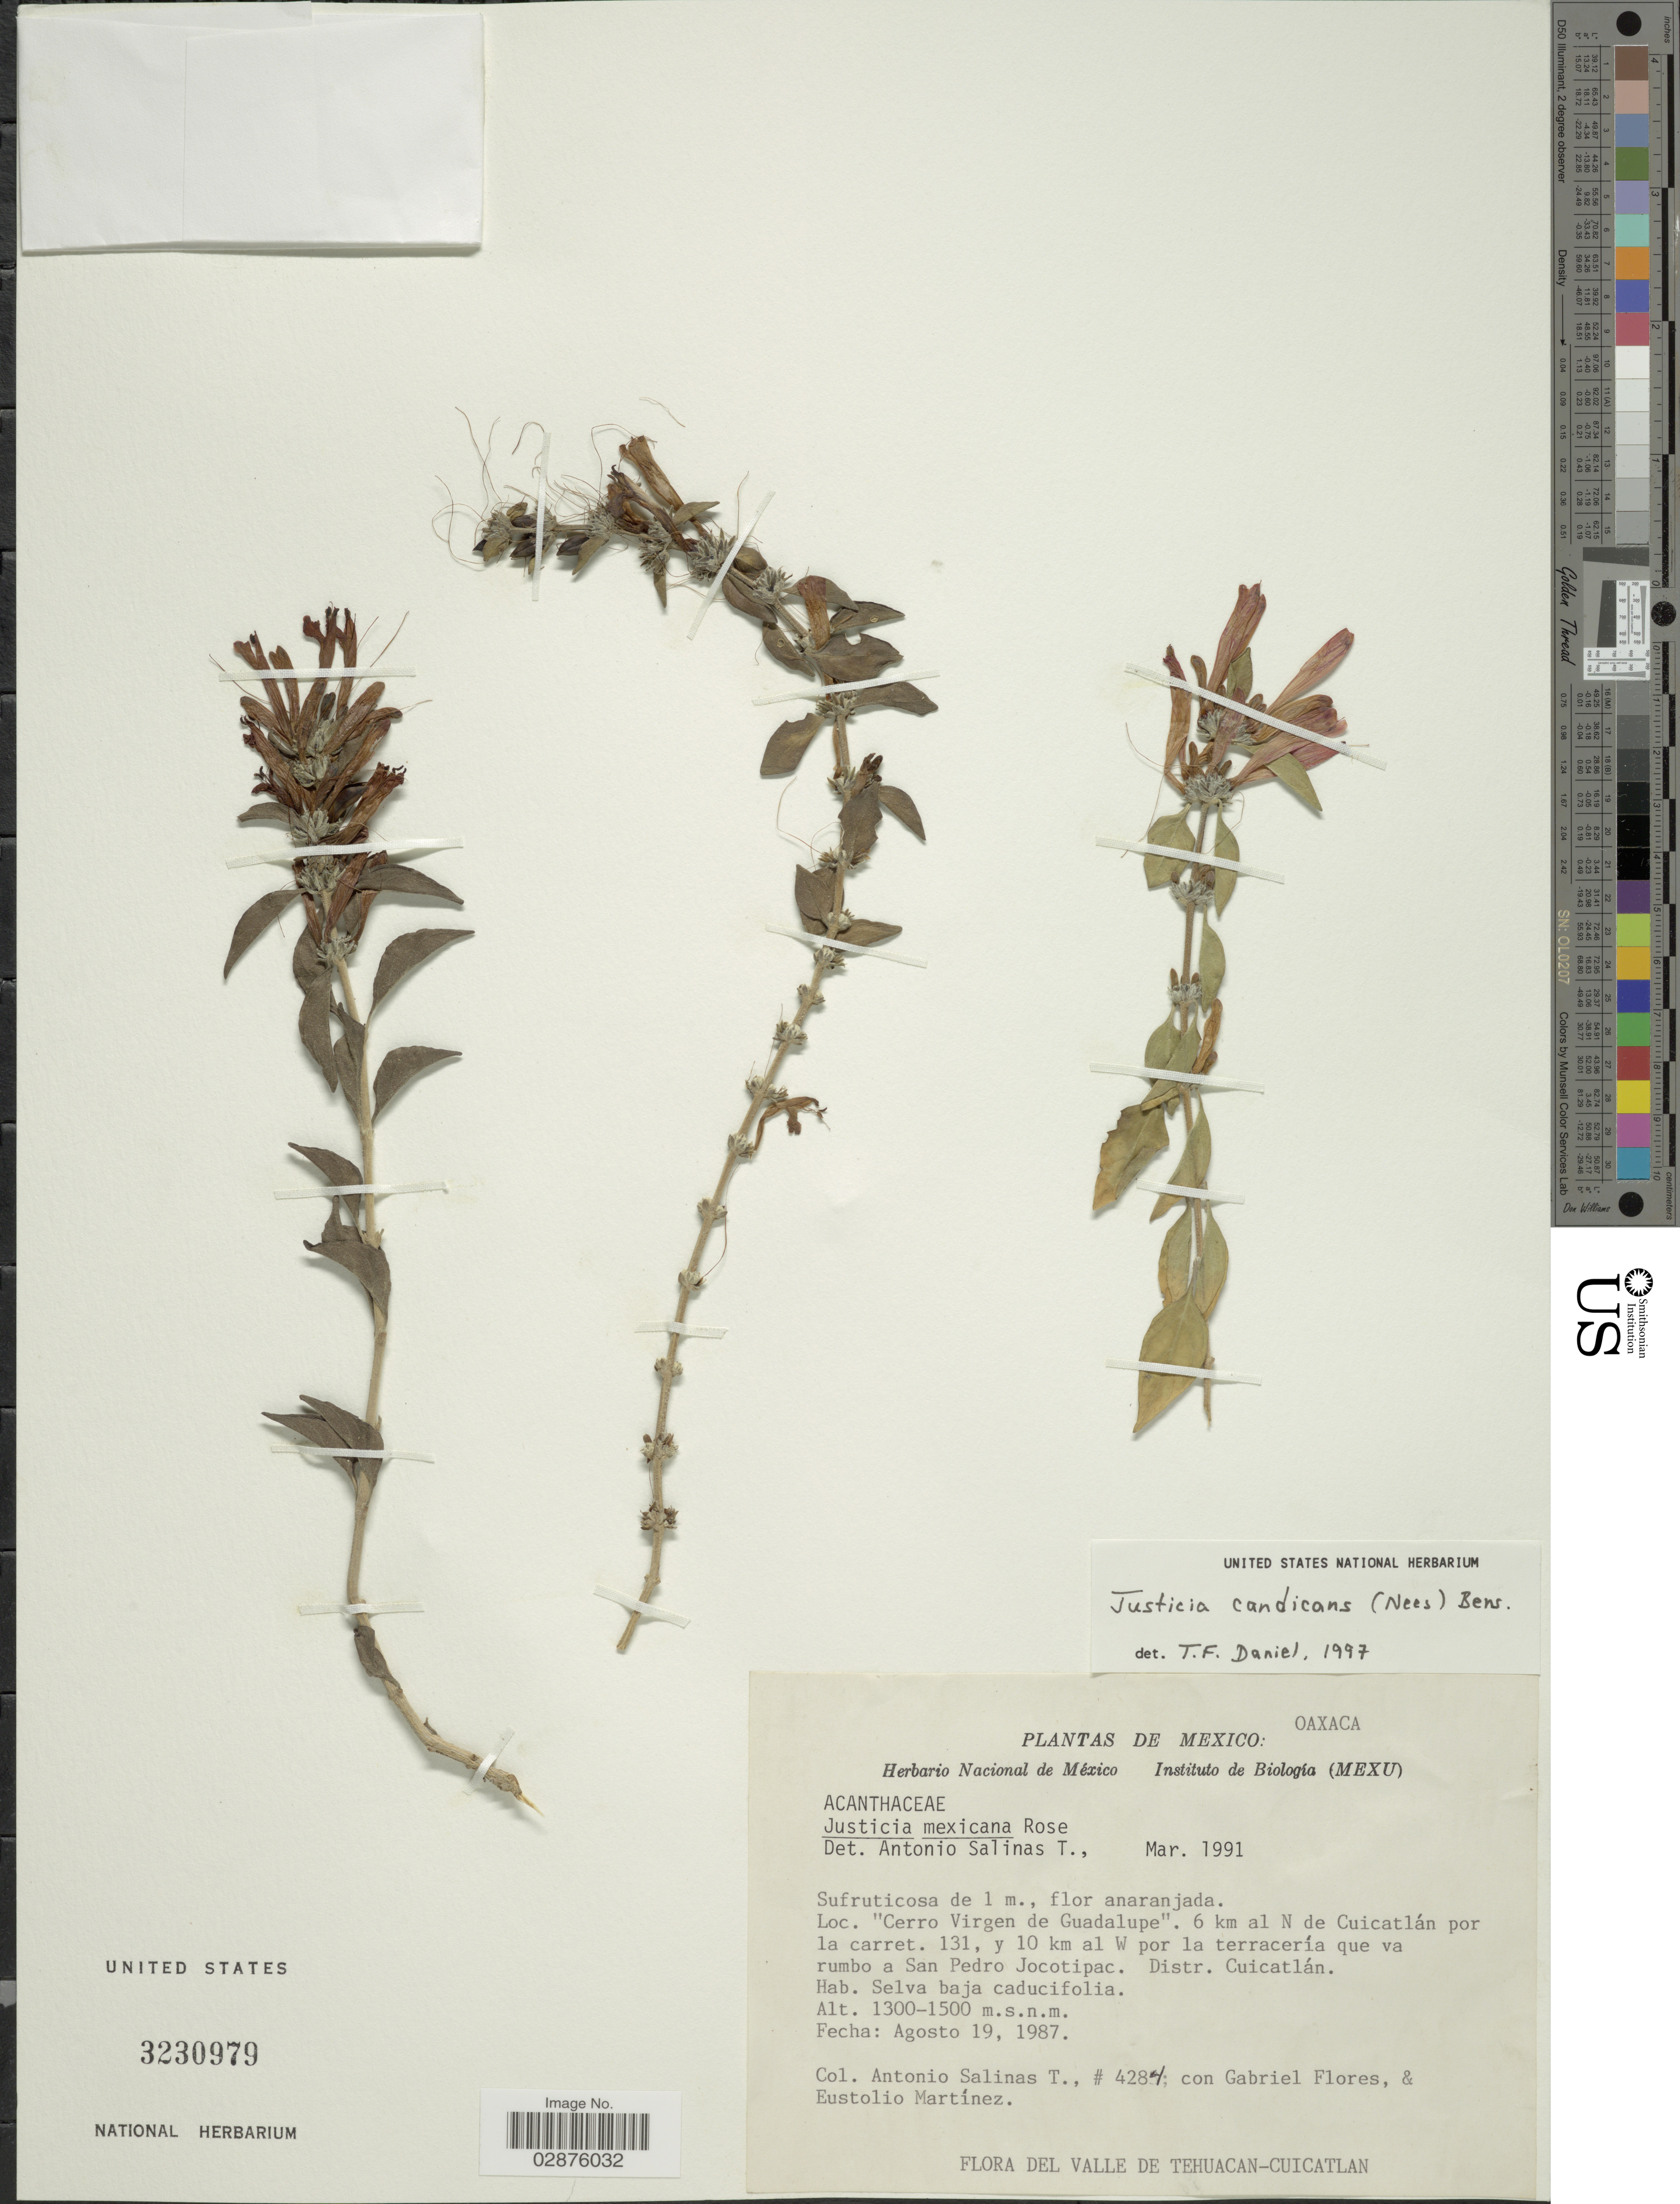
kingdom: Plantae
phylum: Tracheophyta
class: Magnoliopsida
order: Lamiales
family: Acanthaceae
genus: Justicia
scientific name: Justicia candicans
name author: (Nees) L.D. Benson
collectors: A. Salinas T., G. Flores F. & E. Martínez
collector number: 4284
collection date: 1987-08-19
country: Mexico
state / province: Oaxaca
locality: Cerro Virgen de Guadalupe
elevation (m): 1300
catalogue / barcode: US 3230979